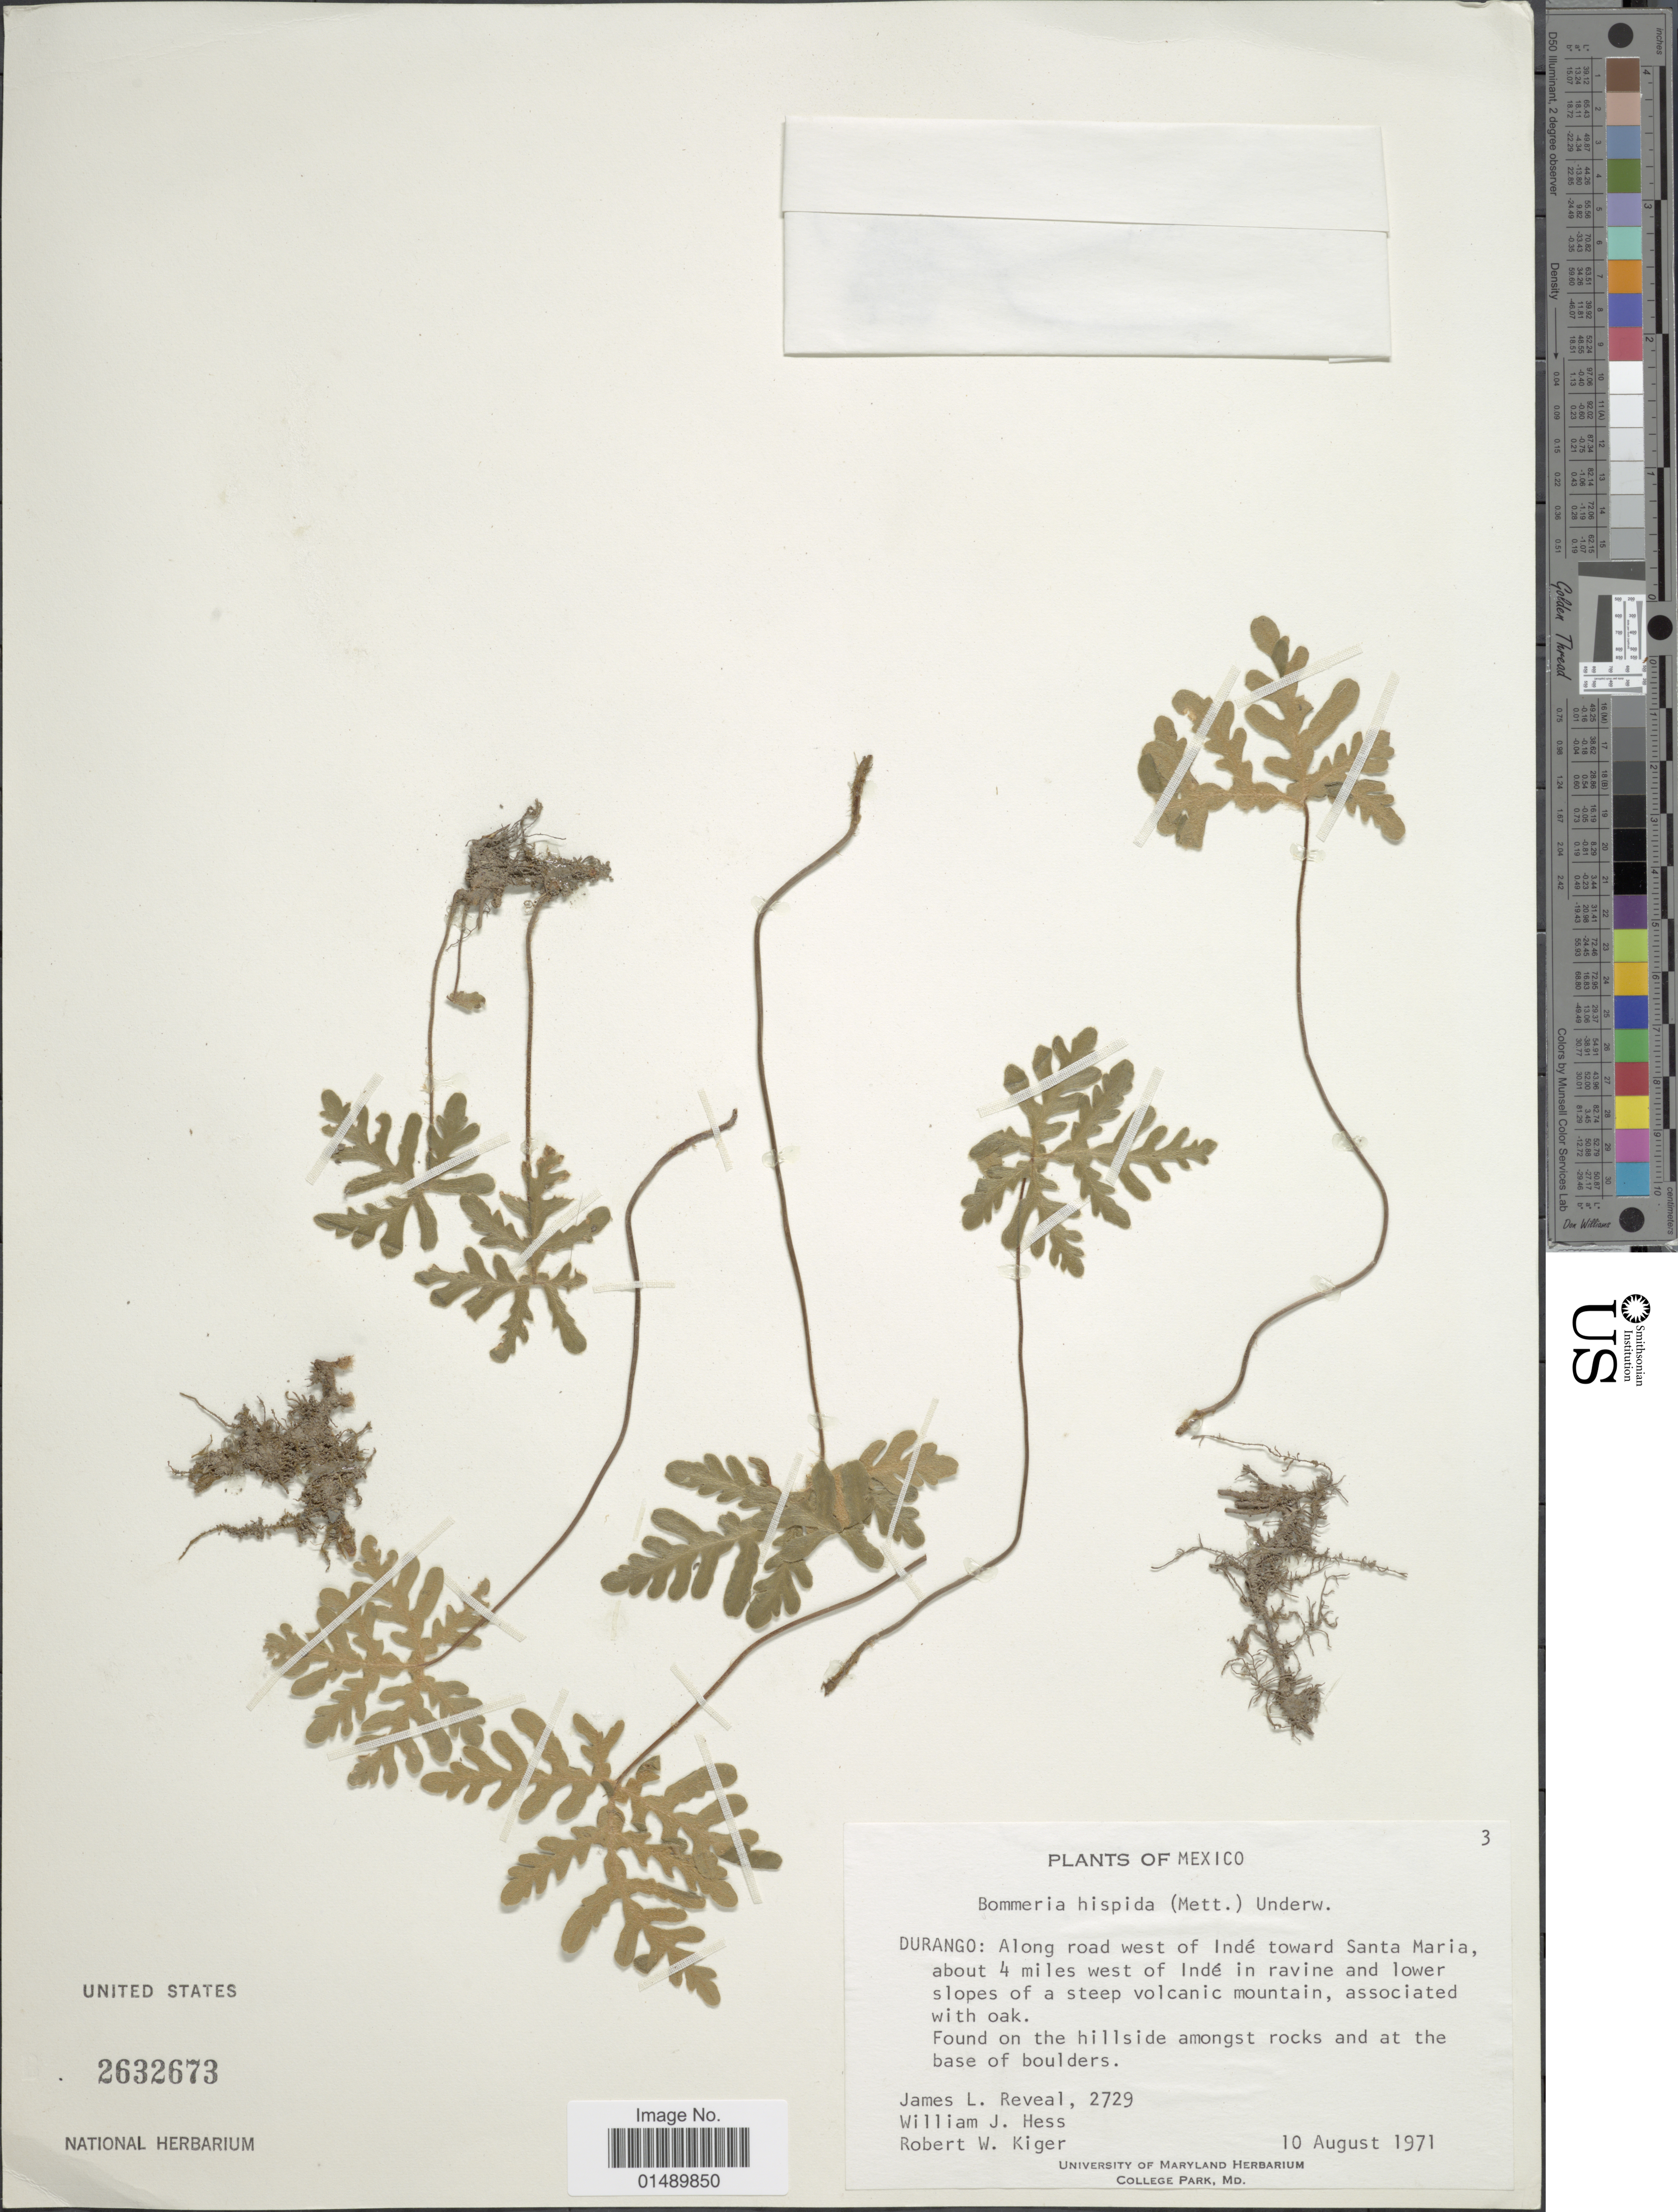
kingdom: Plantae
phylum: Tracheophyta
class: Polypodiopsida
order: Polypodiales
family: Pteridaceae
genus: Bommeria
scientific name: Bommeria hispida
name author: (Mett. ex Kuhn) Underw.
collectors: J. L. Reveal, W. Hess & R. Kiger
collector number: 2729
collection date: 1971-08-10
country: Mexico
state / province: Durango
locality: Mexico, along road west of Inde toward Santa Maria, about 4 miles west of Inde in ravine and lower slopes of a steep volcanic mountain, associated with oak.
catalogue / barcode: US 2632673